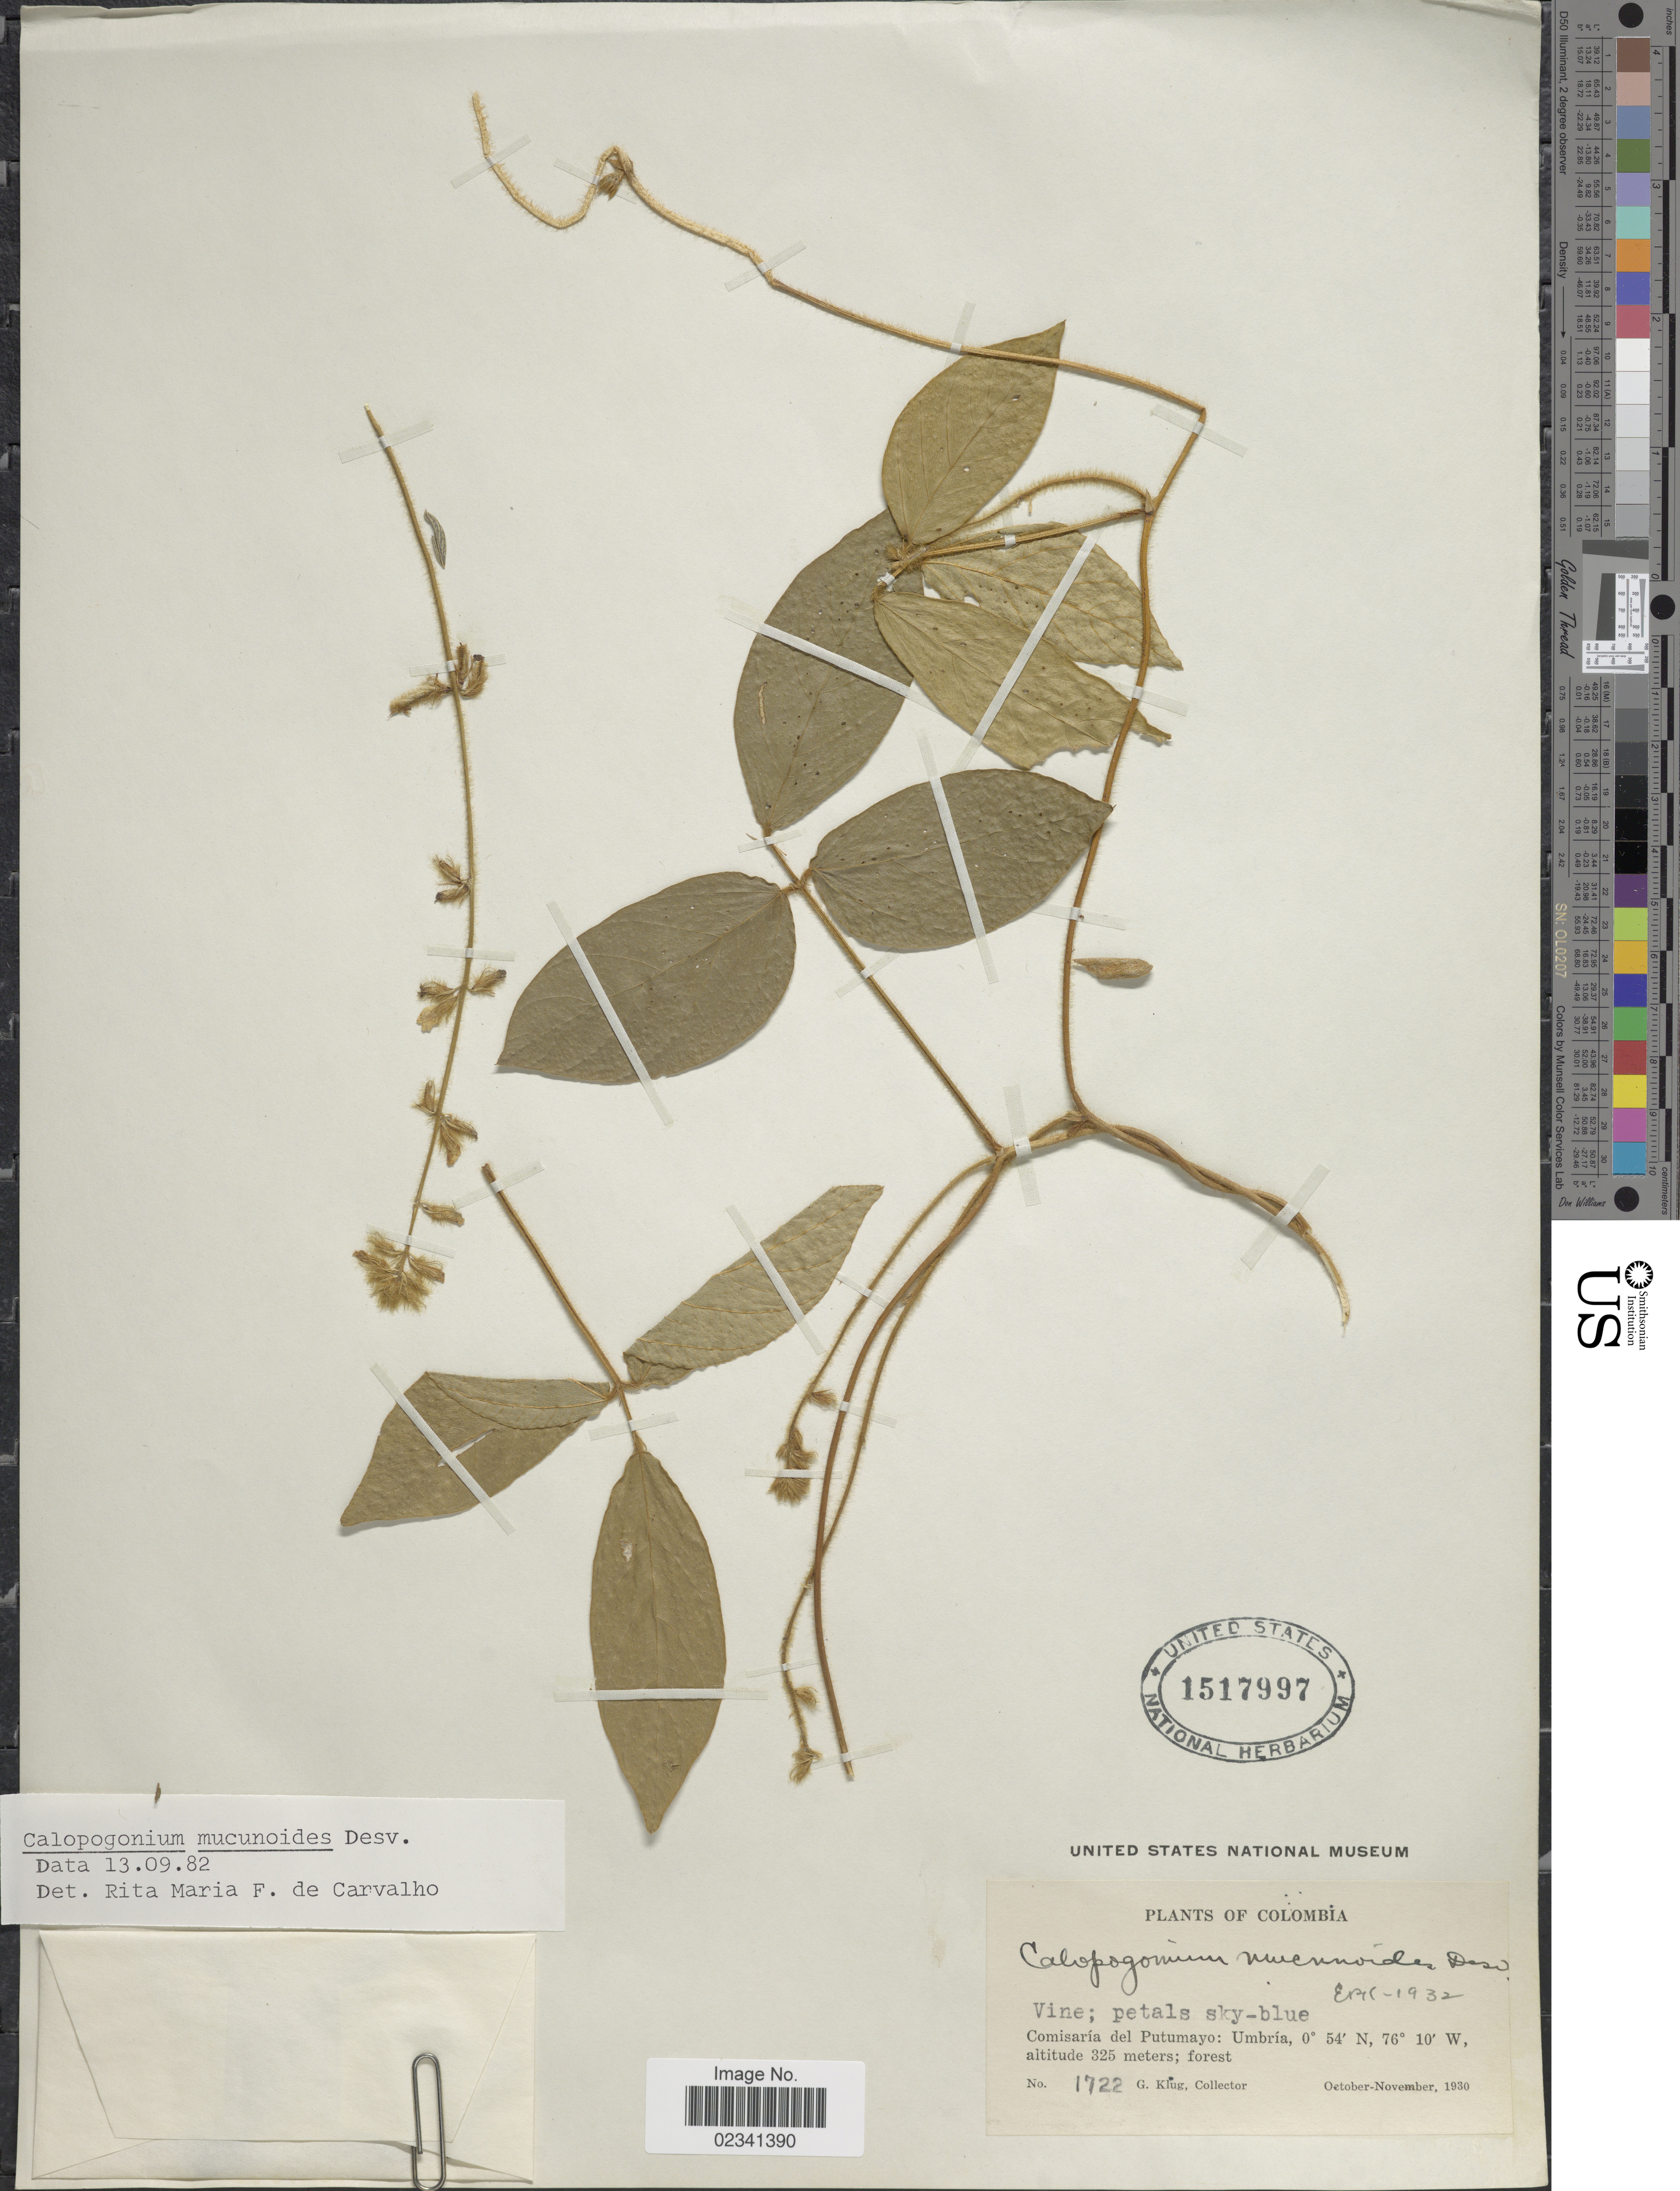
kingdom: Plantae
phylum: Tracheophyta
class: Magnoliopsida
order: Fabales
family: Fabaceae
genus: Calopogonium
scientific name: Calopogonium mucunoides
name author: Desv.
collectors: G. Klug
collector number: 1722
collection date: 1930-10/1930-11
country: Colombia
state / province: Putumayo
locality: Umbria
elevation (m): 325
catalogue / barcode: US 1517997